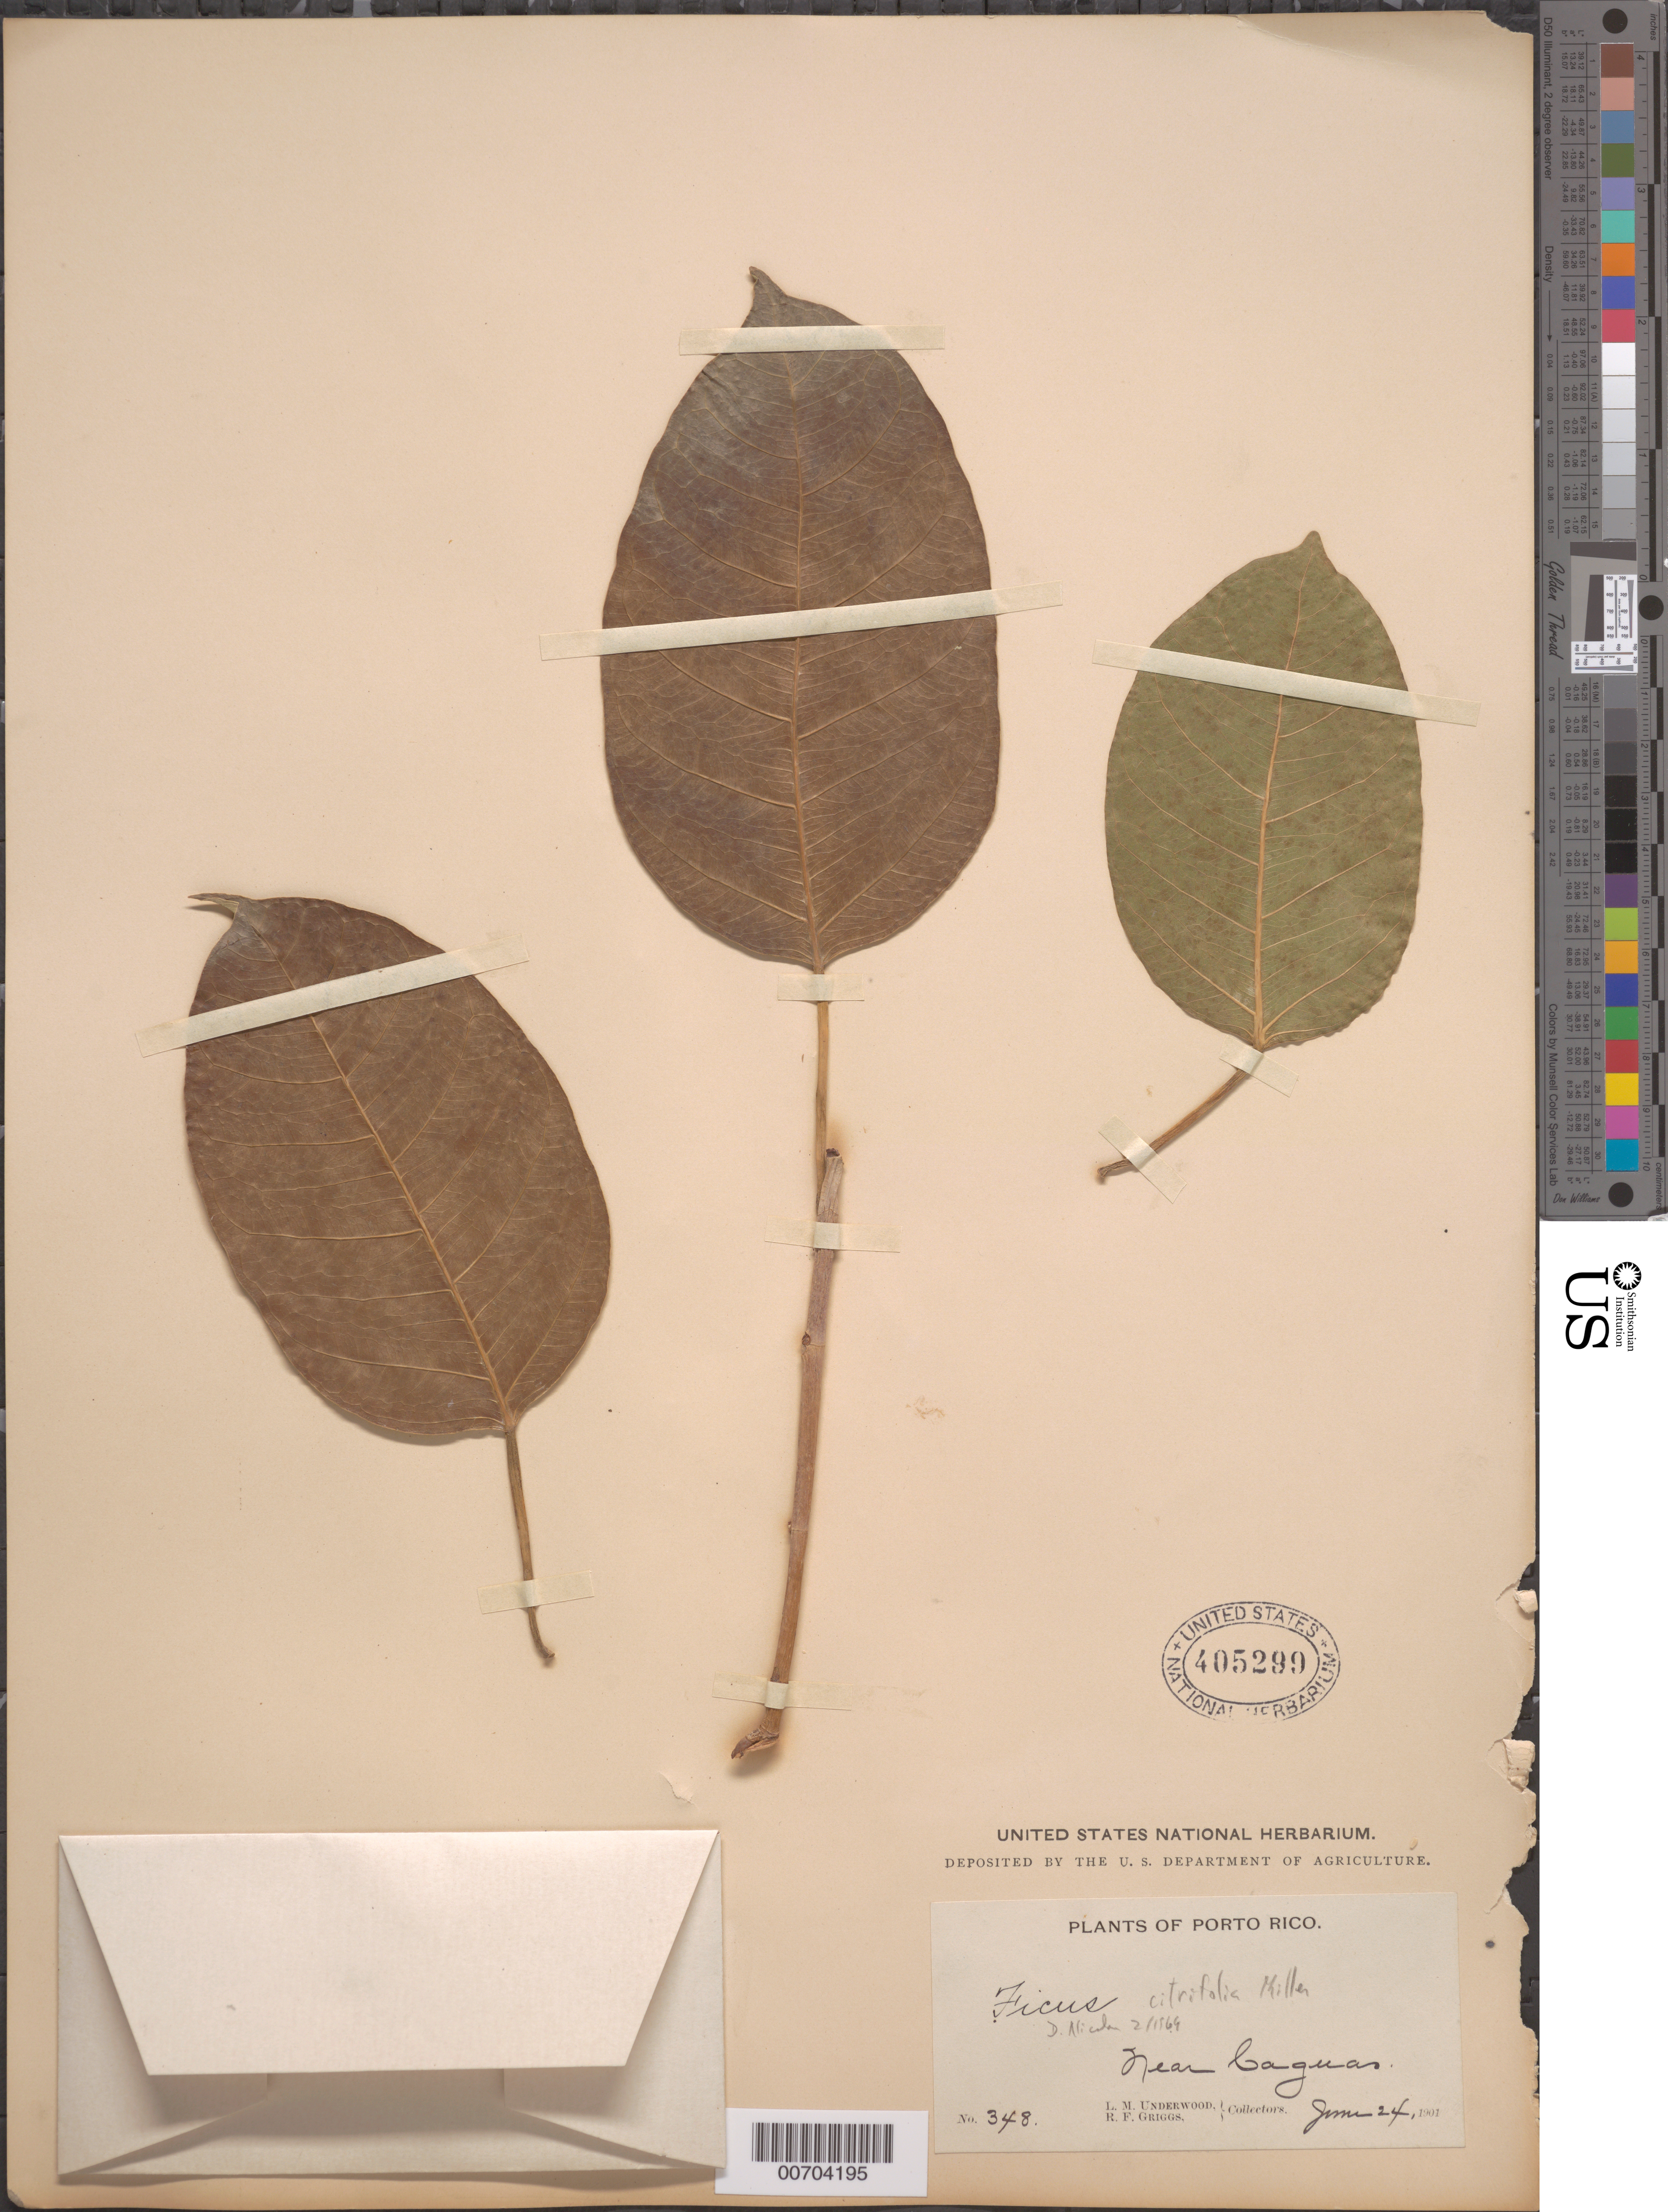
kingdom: Plantae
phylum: Tracheophyta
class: Magnoliopsida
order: Rosales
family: Moraceae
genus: Ficus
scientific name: Ficus citrifolia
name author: Mill.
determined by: Nicolson, Dan H.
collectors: L. M. Underwood & R. F. Griggs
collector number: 348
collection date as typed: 24 Jul 1901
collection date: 1901-07-24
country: Puerto Rico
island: Greater Antilles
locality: Caguas, vic of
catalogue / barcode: US 405299